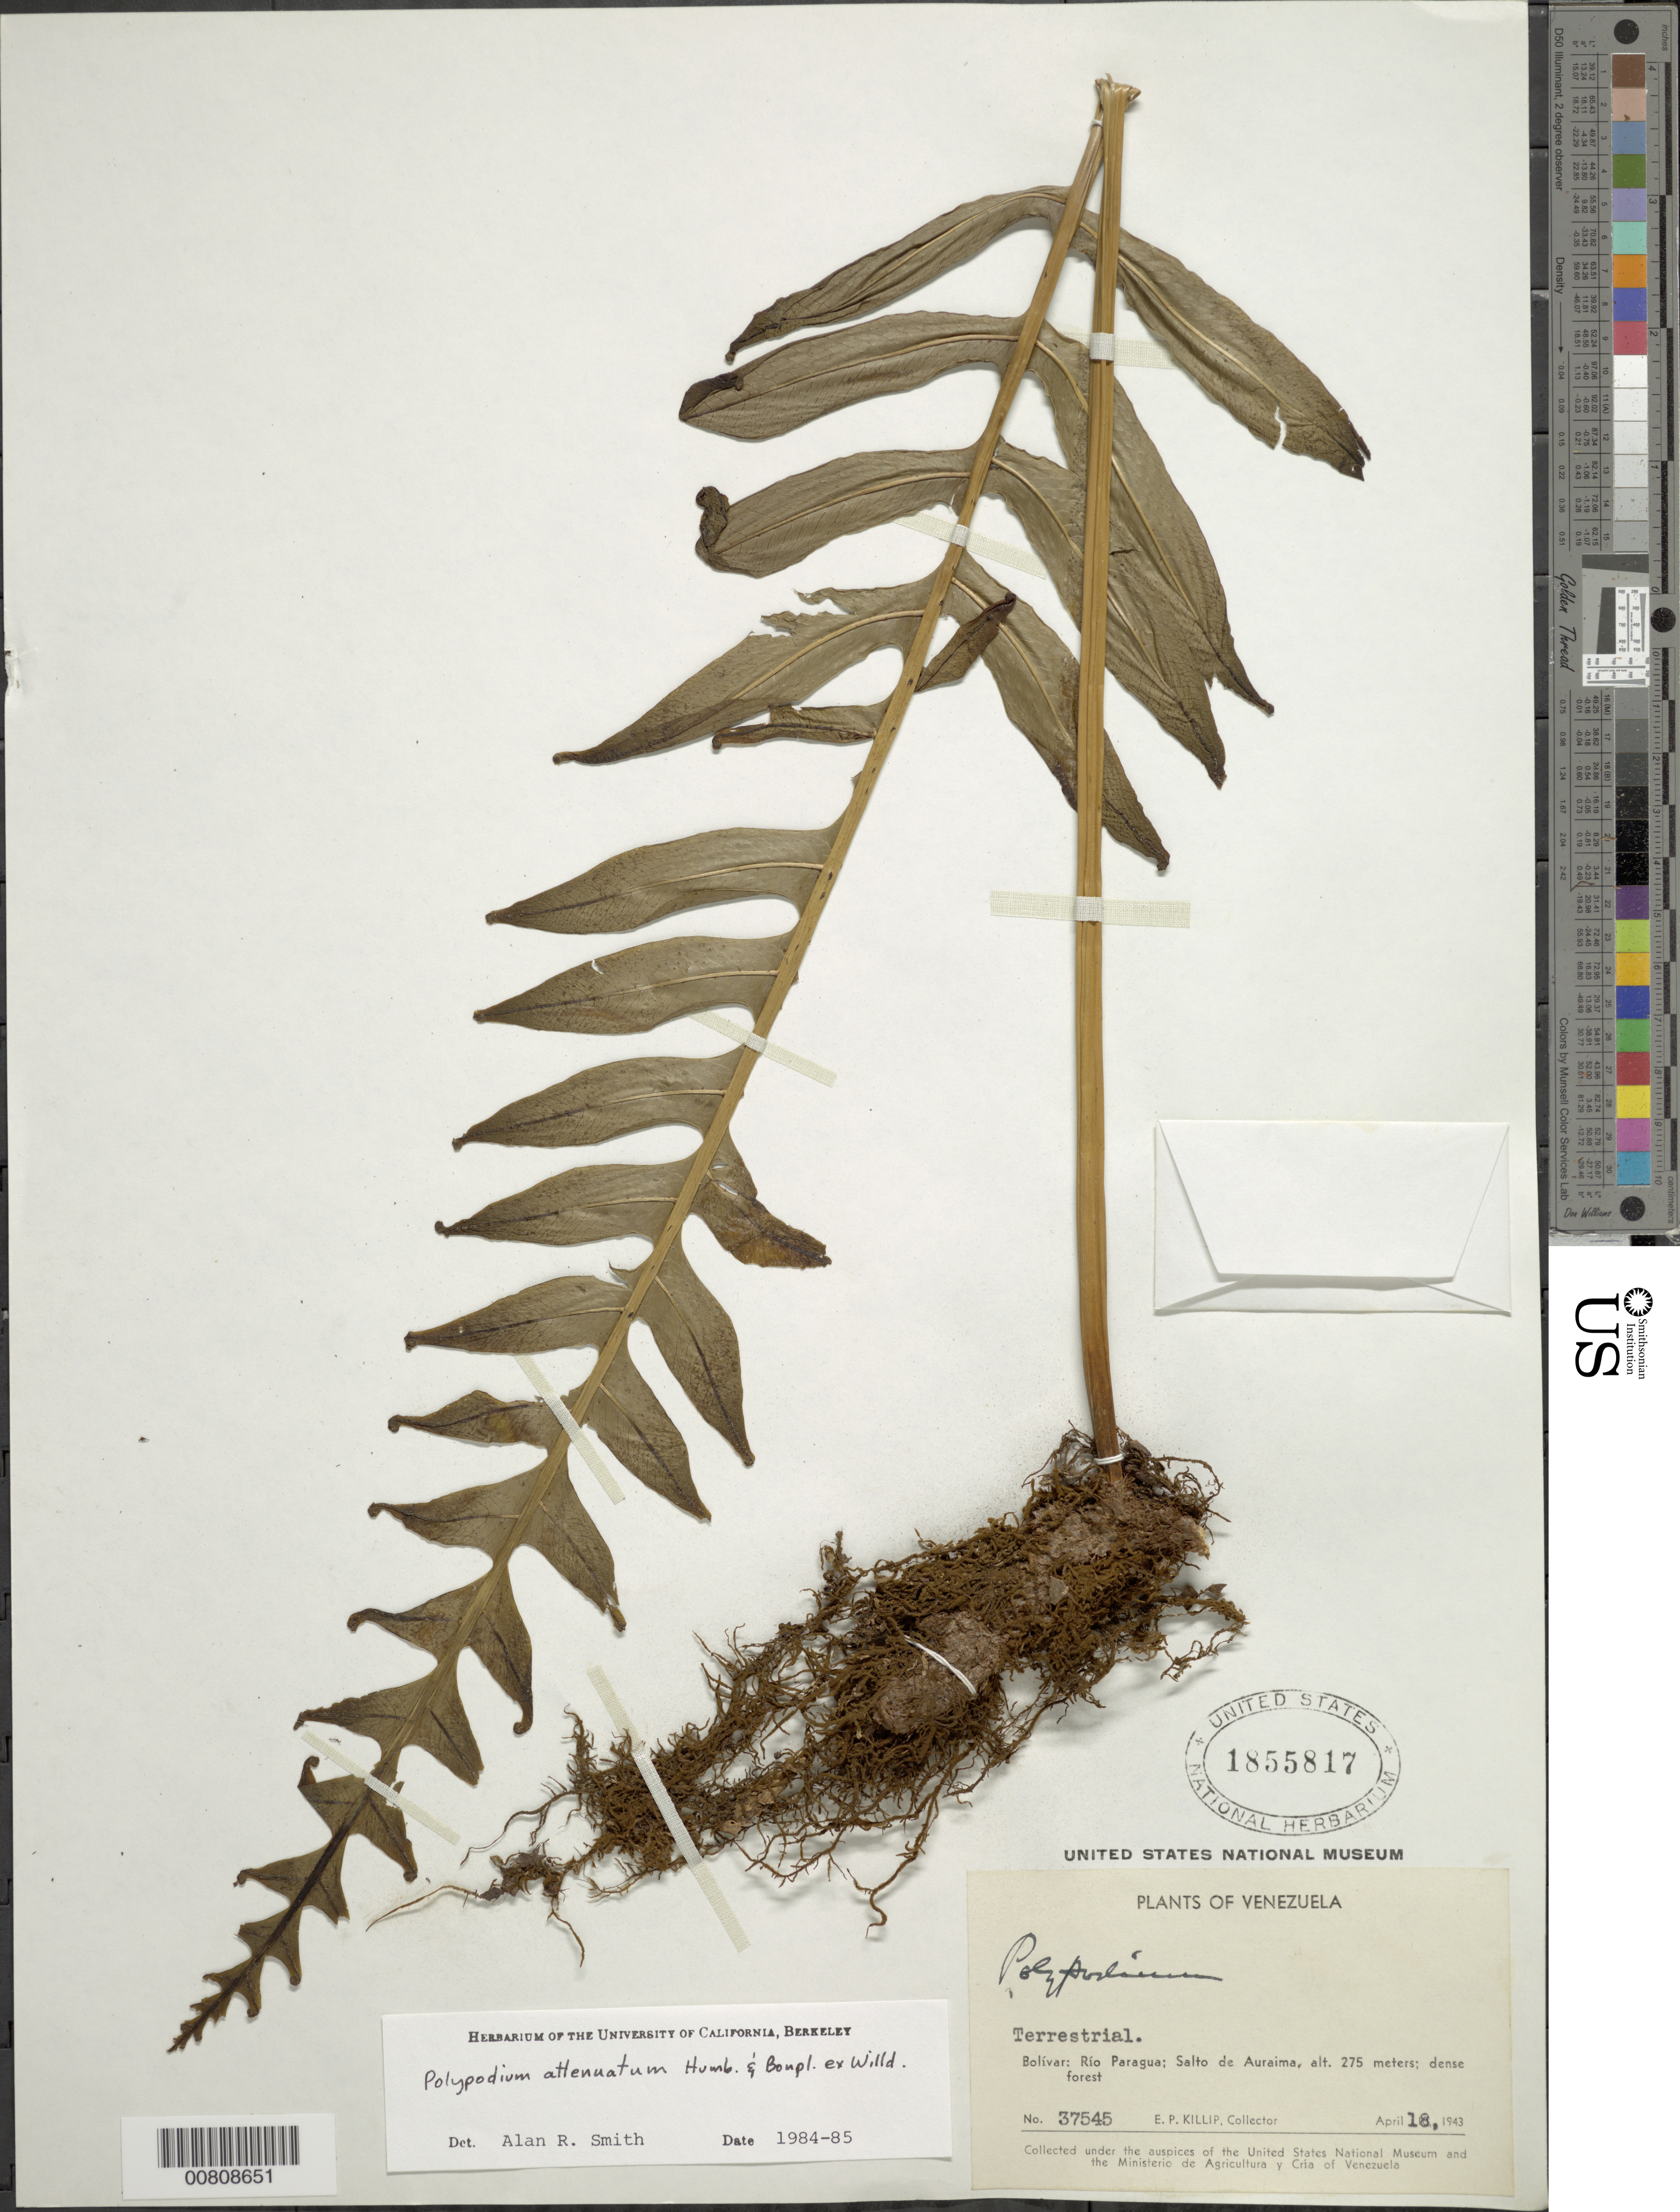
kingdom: Plantae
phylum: Tracheophyta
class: Polypodiopsida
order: Polypodiales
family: Polypodiaceae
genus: Serpocaulon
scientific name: Serpocaulon attenuatum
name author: (Humb. & Bonpl. ex Willd.) A.R. Sm.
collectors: E. P. Killip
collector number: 37545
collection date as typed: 18-Apr-43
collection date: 1943-04-18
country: Venezuela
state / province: Bolívar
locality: Río Paragua, Salto de Auraima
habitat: Dense forest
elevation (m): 275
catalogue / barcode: US 1855817